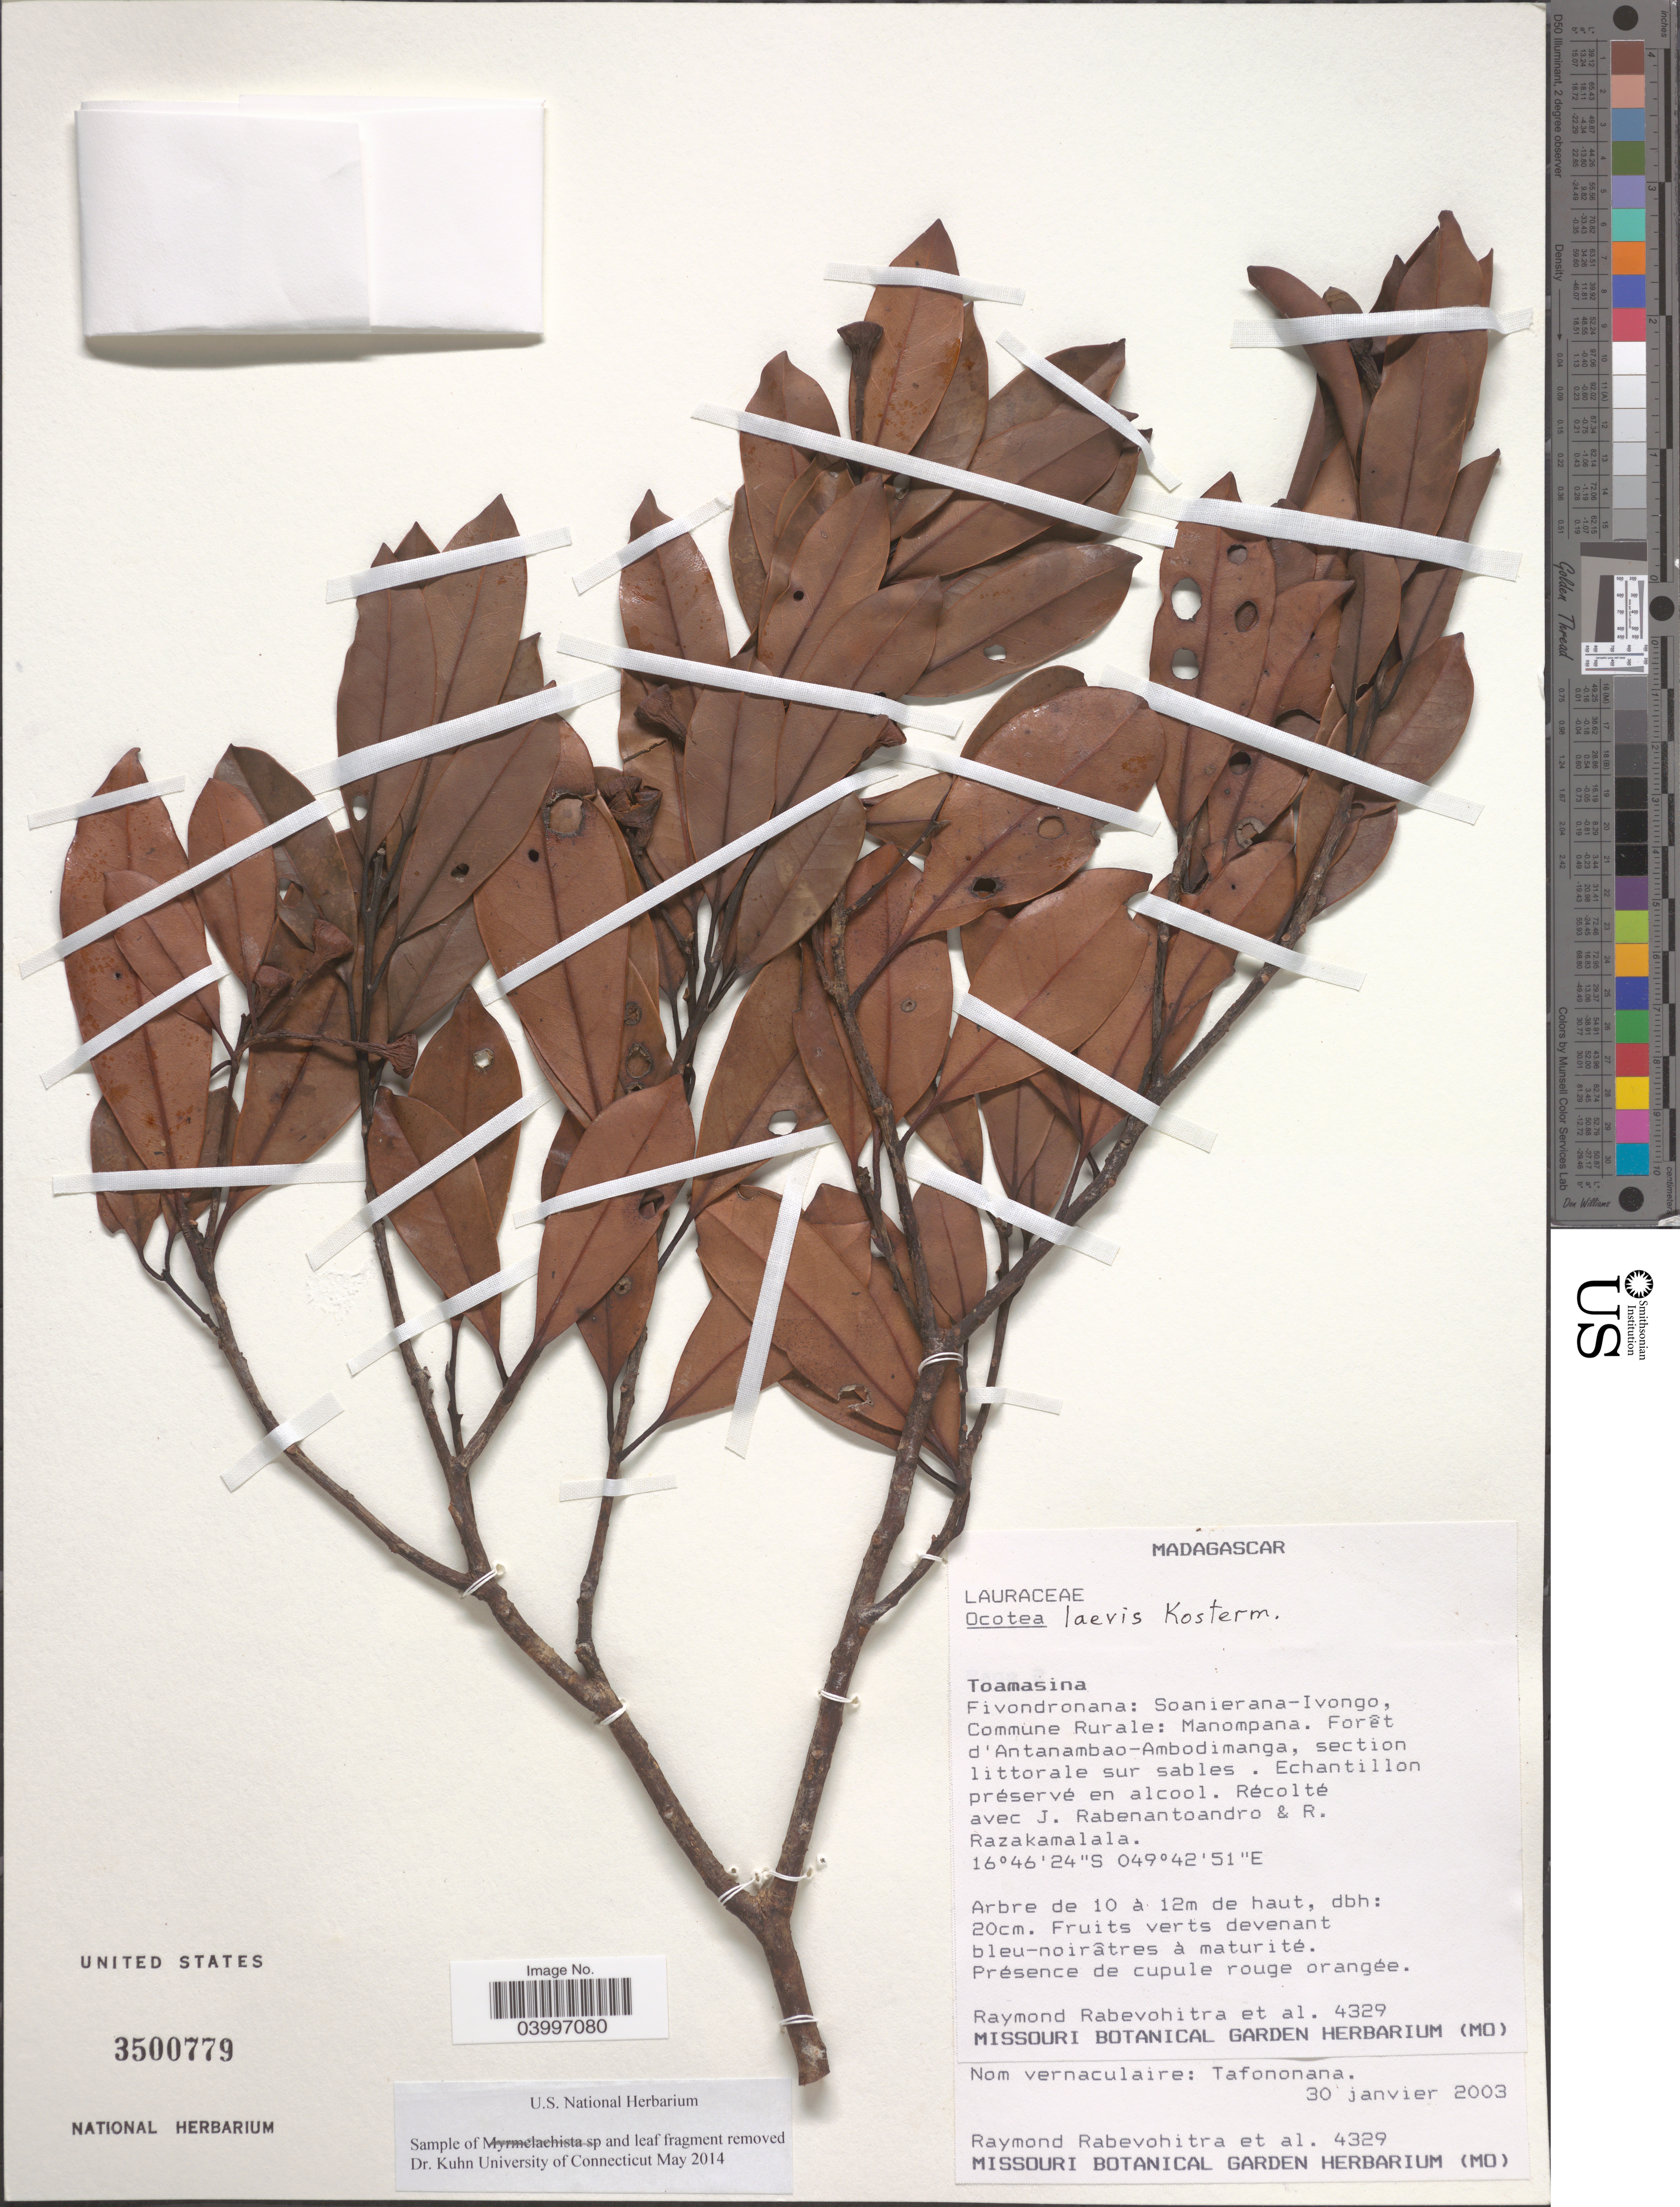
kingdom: Plantae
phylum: Tracheophyta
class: Magnoliopsida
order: Laurales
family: Lauraceae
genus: Ocotea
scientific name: Ocotea laevis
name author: Kosterm.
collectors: R. Rabevohitra, J. Rabenantoandro & R. Razakamalala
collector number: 4329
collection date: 2003-01-30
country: Madagascar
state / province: Analanjirofo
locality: Fivondronana: Soanierana-Ivongo, Commune Rurale: Manompana. Forêt d'Antanambao-Ambodimanga, sectior littorale sur sables.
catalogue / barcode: US 3500779